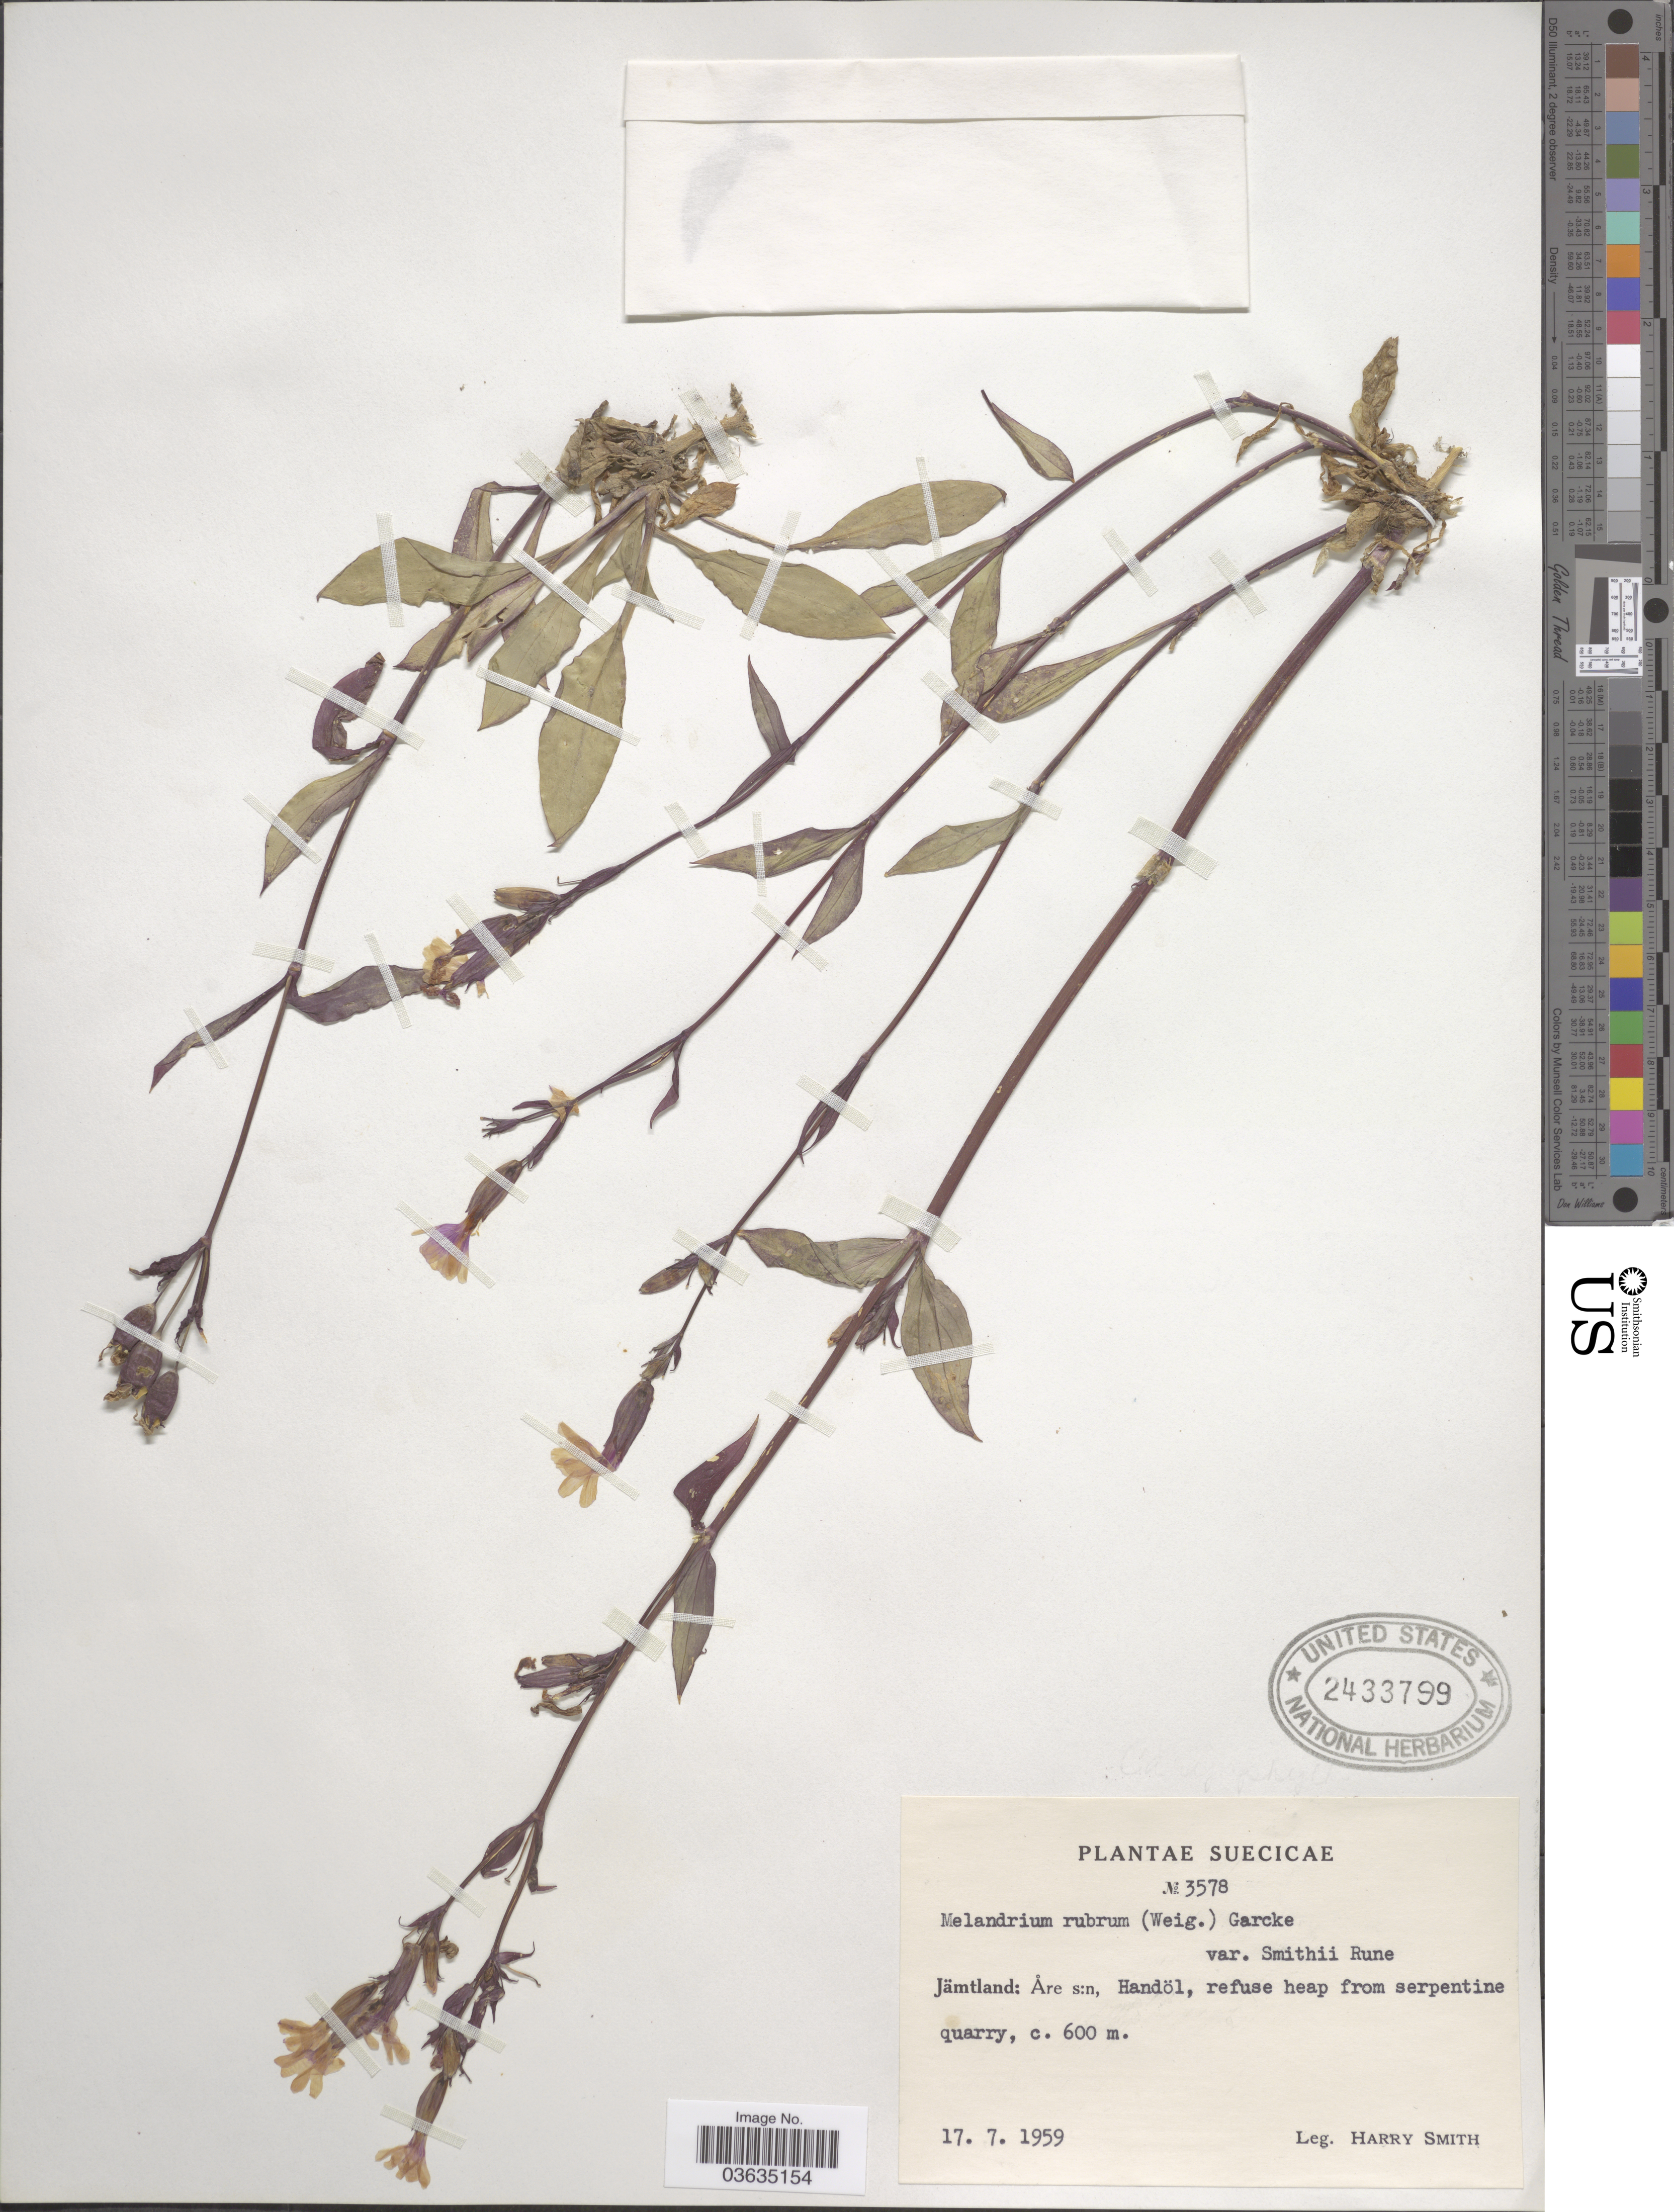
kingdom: Plantae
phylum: Tracheophyta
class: Magnoliopsida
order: Caryophyllales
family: Caryophyllaceae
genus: Silene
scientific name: Silene sp.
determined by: Strong, Mark T., (BOT), Smithsonian Institution - National Museum of Natural History (UNITED STATES)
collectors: H. Smith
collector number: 3578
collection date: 1959-07-17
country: Sweden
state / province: Jämtland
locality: Suecicae. Jämtland: Åre, Handöl. refuse heap from serpentine quarry.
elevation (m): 600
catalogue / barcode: US 2433799